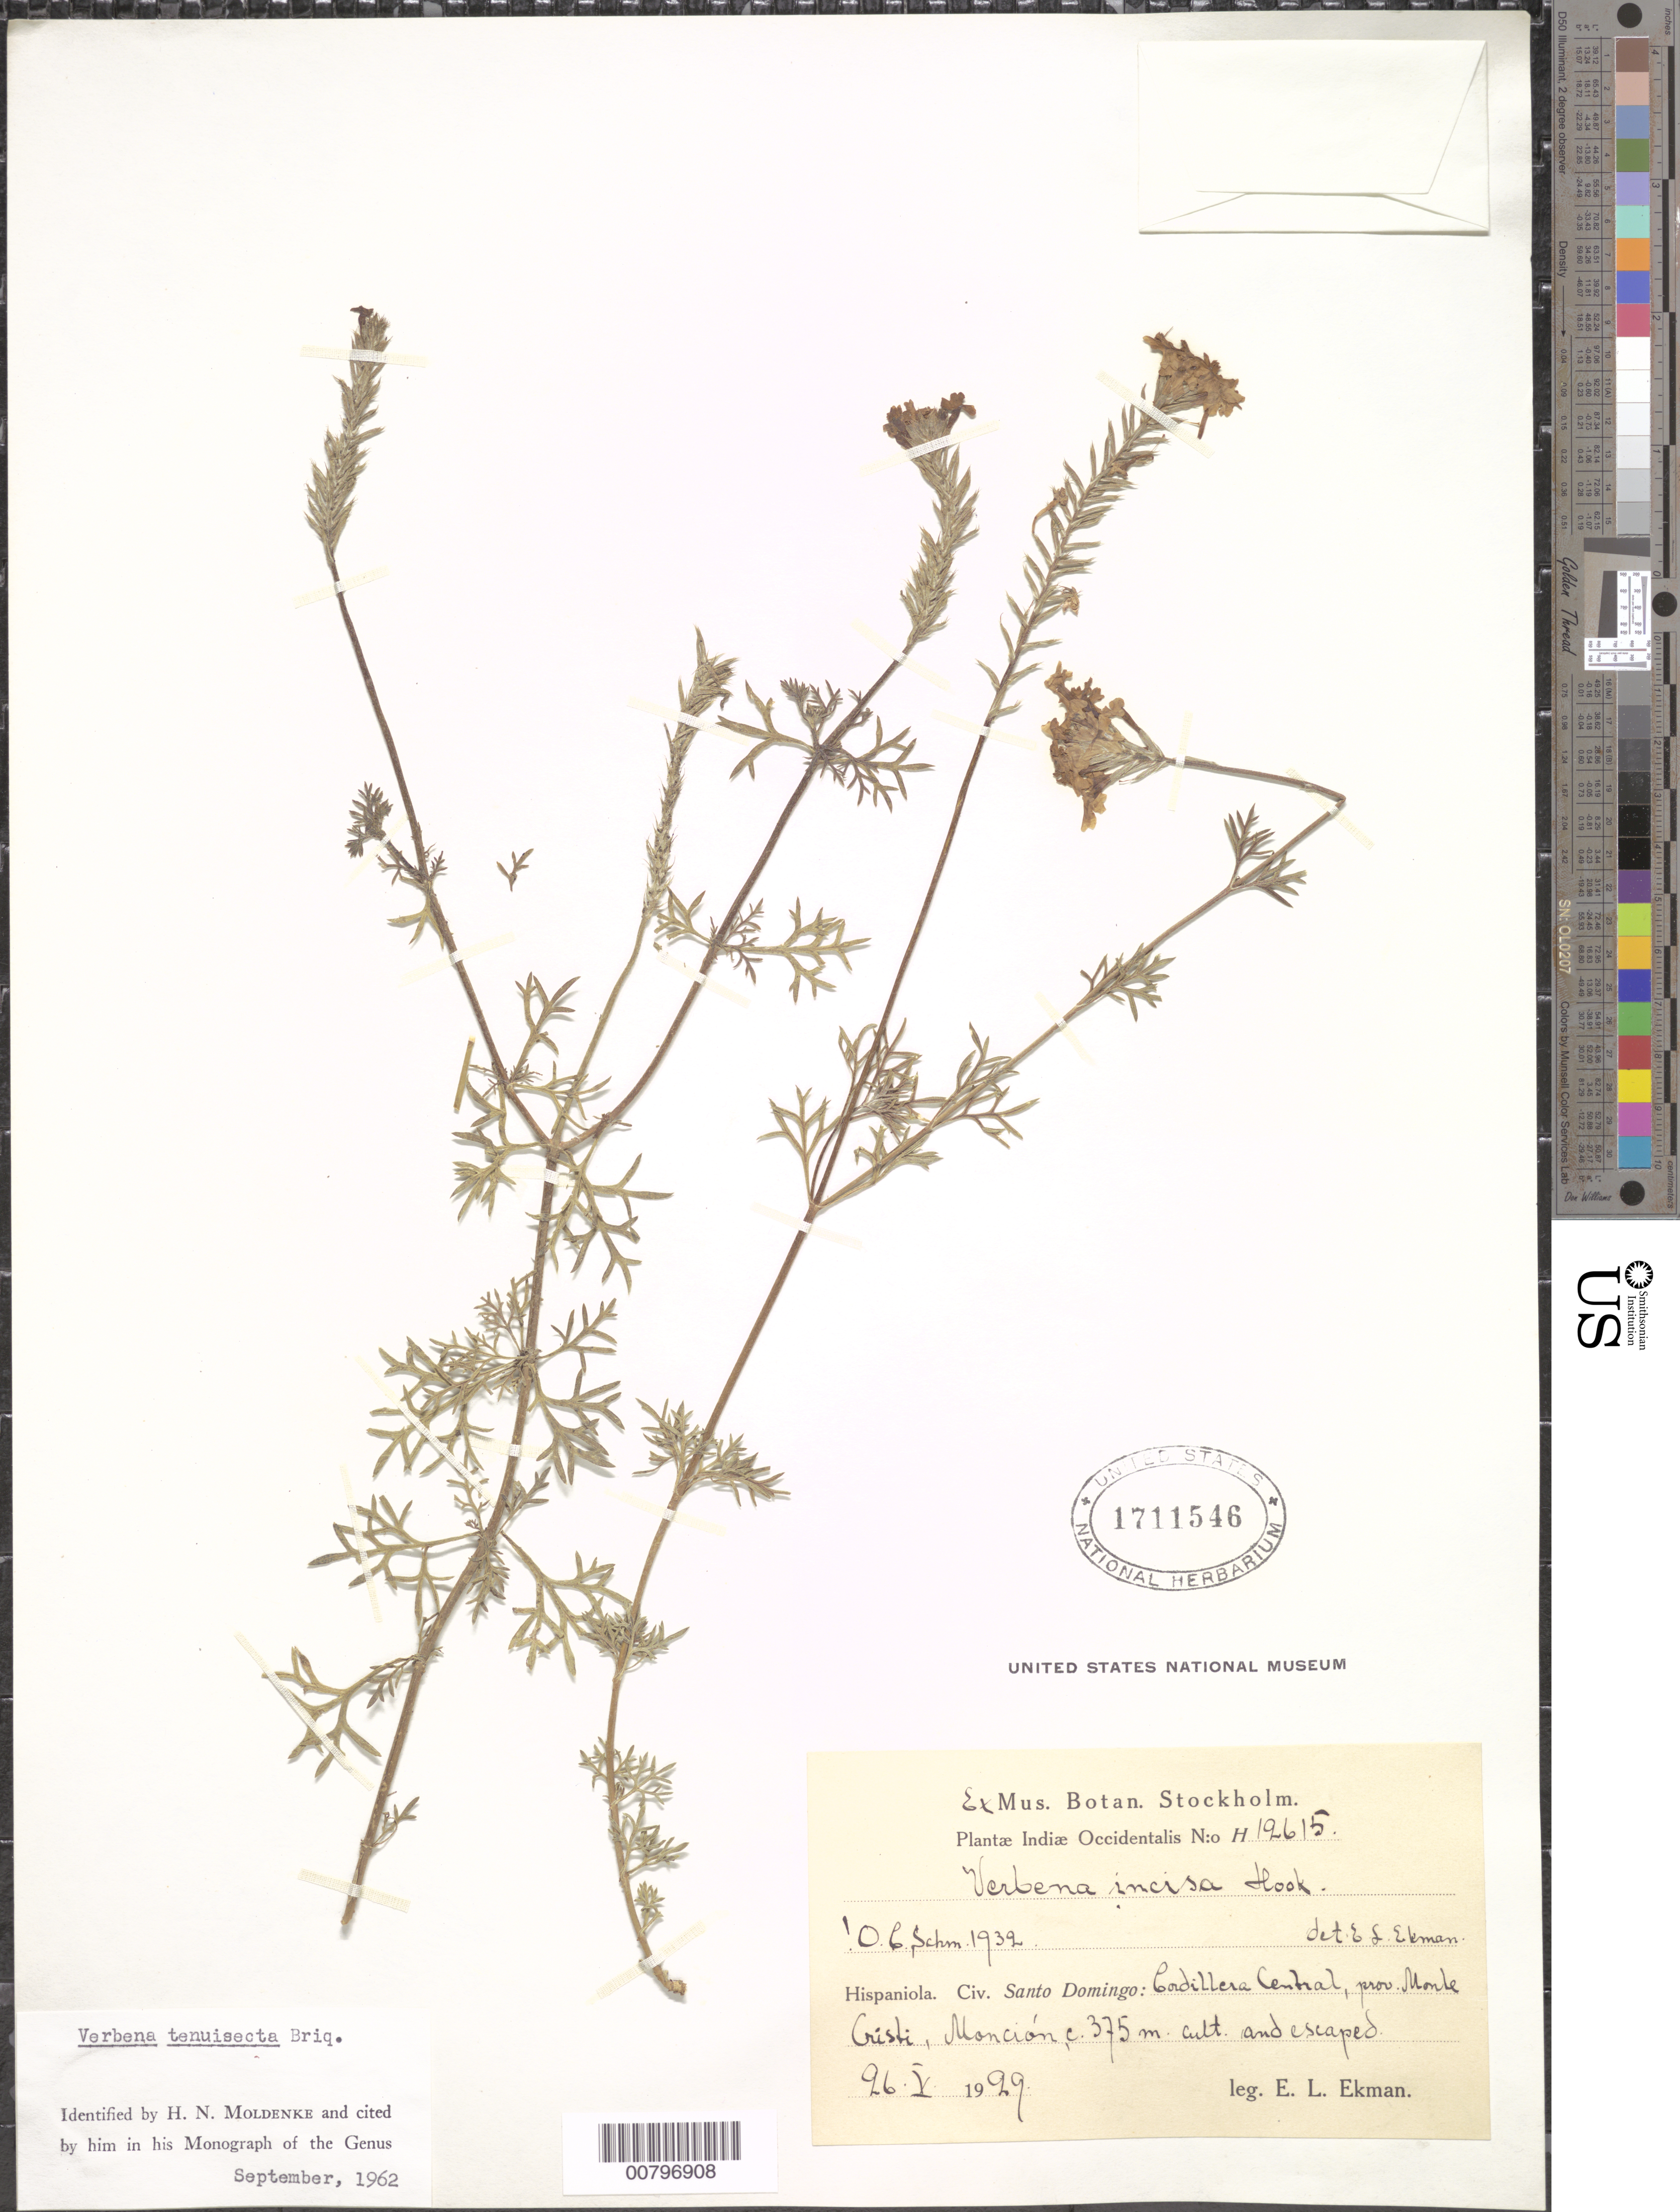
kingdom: Plantae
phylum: Tracheophyta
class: Magnoliopsida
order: Lamiales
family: Verbenaceae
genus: Glandularia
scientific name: Glandularia aristigera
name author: (S. Moore) Tronc.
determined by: Moldenke, H. N.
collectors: E. L. Ekman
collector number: H 12615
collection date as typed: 26 May 1929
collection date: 1929-05-26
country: Dominican Republic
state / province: Monte Cristi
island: Hispaniola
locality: Moncion, Cordillera Central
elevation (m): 375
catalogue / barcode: US 1711546